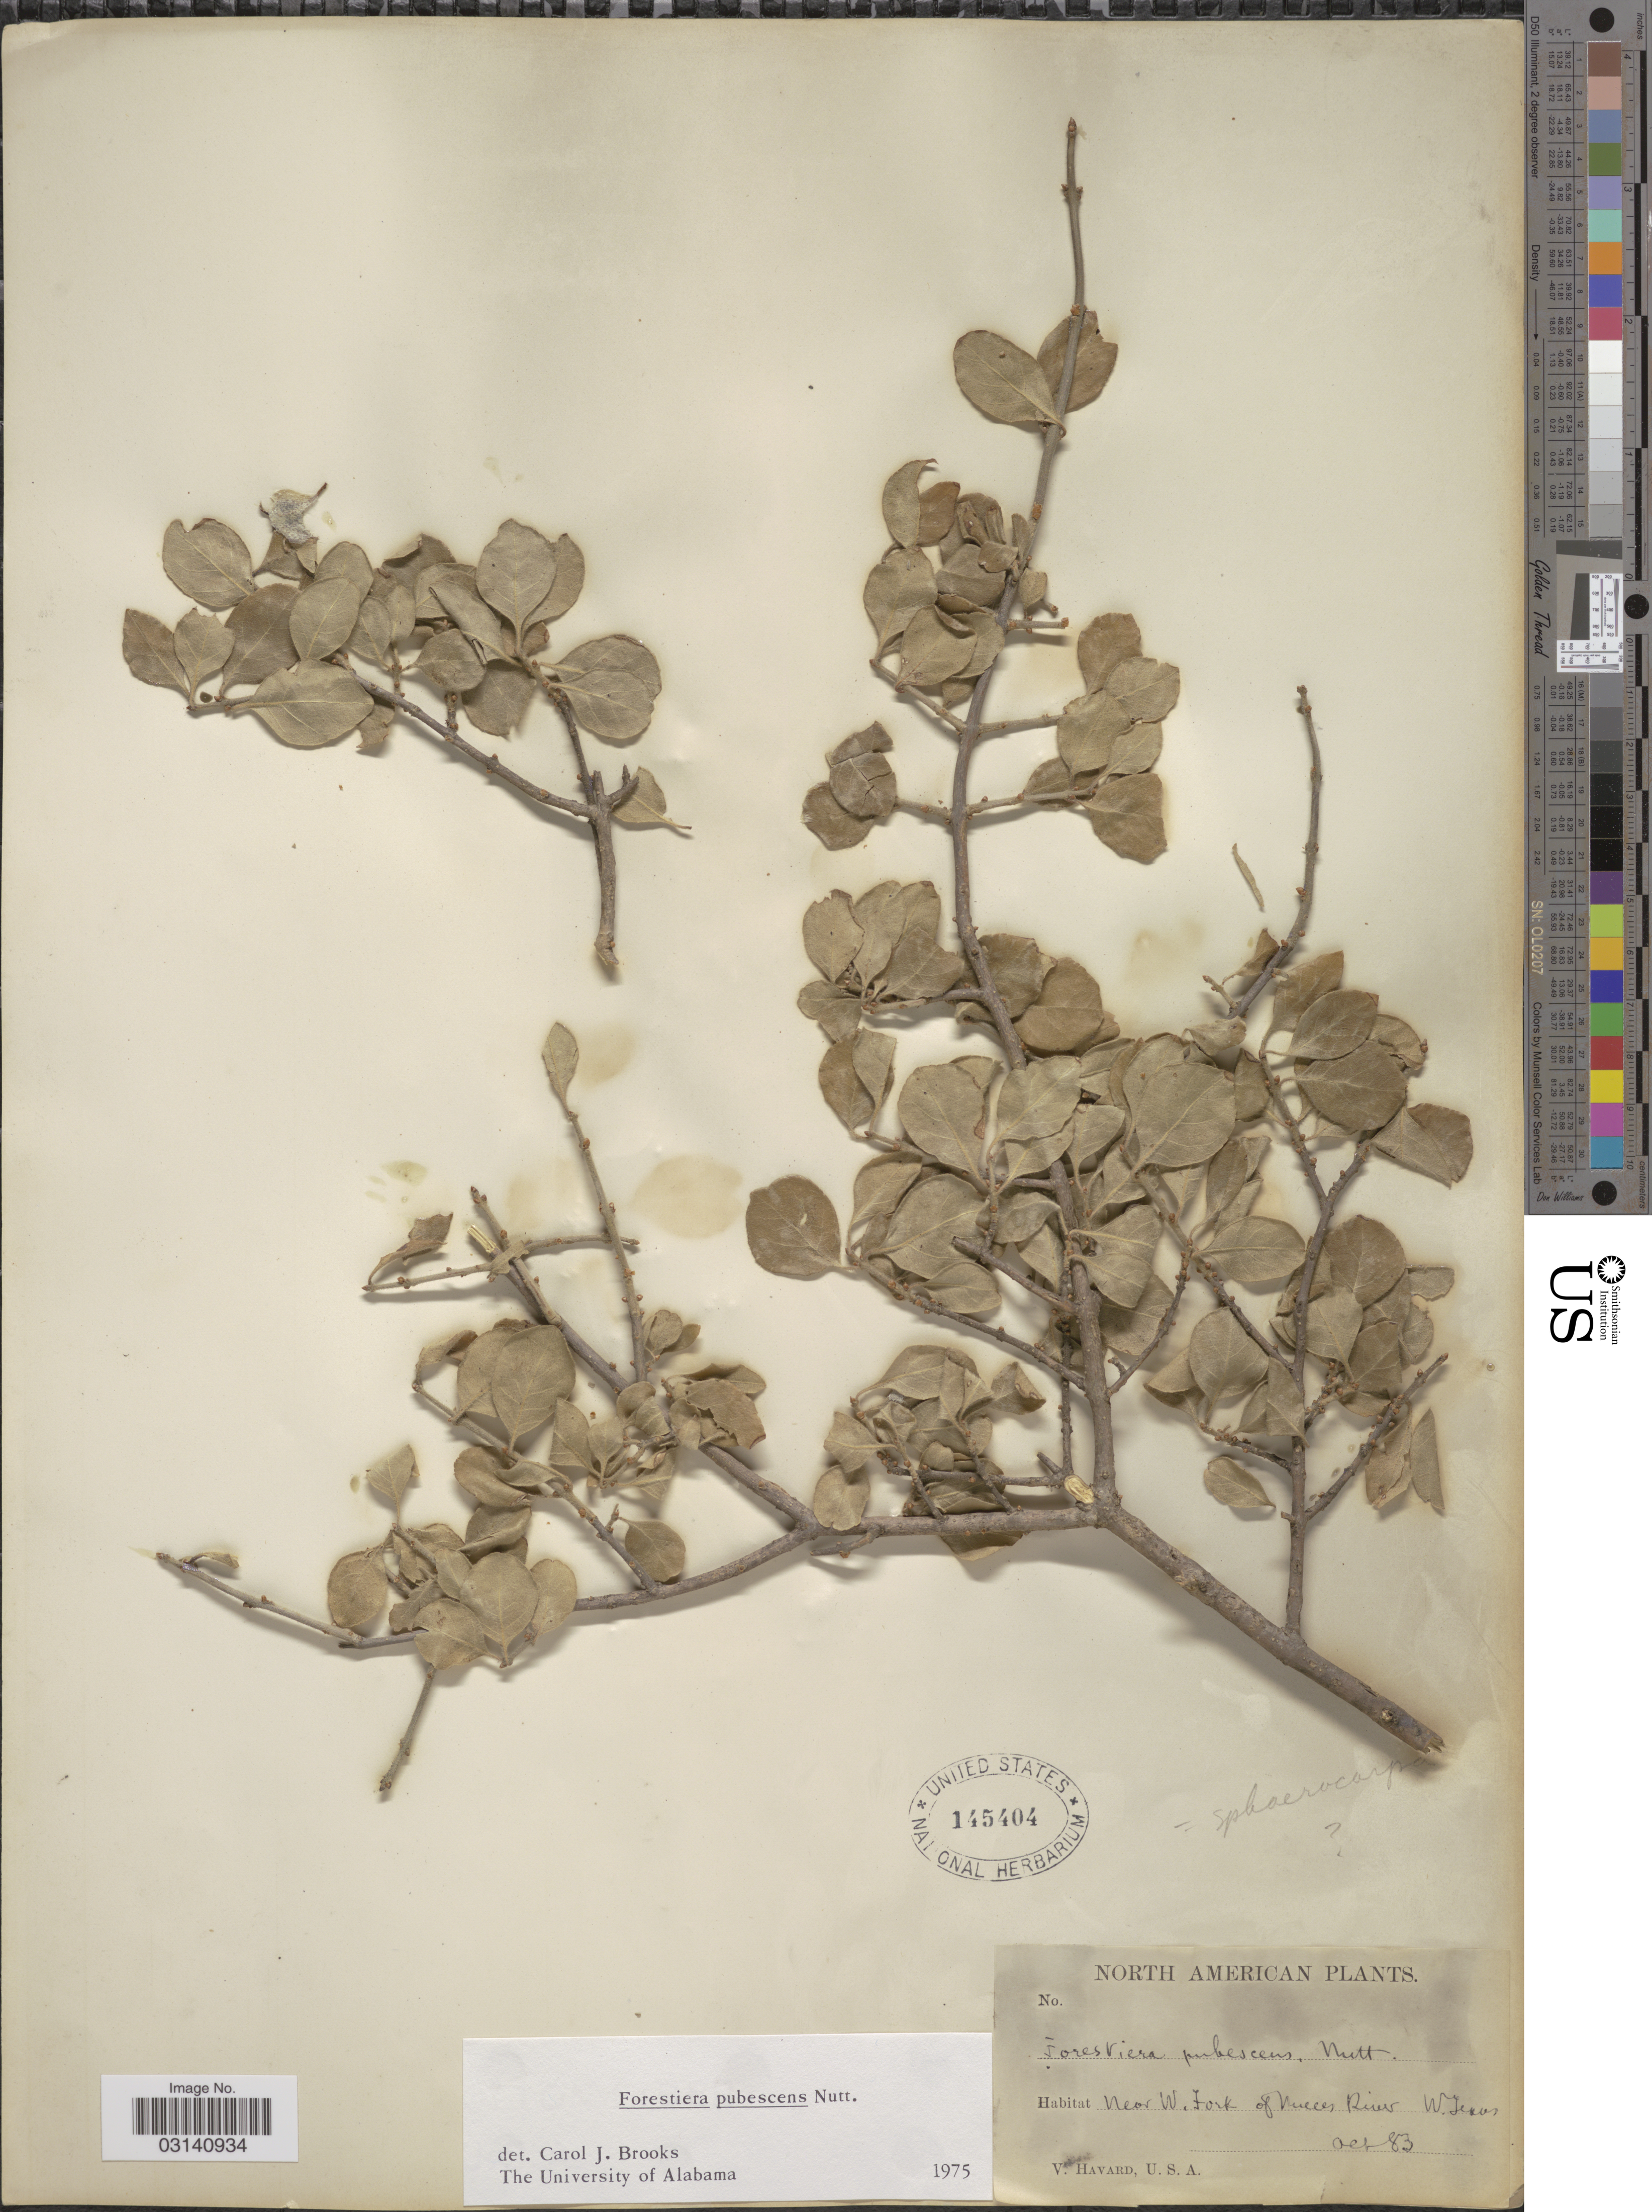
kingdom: Plantae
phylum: Tracheophyta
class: Magnoliopsida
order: Lamiales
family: Oleaceae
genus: Forestiera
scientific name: Forestiera pubescens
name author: Nutt.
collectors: V. Havard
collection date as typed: Transcribed d/m/y: /10/83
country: United States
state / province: Texas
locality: North American. Near W. Fork of Nueces River W. Texas.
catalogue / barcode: US 145404